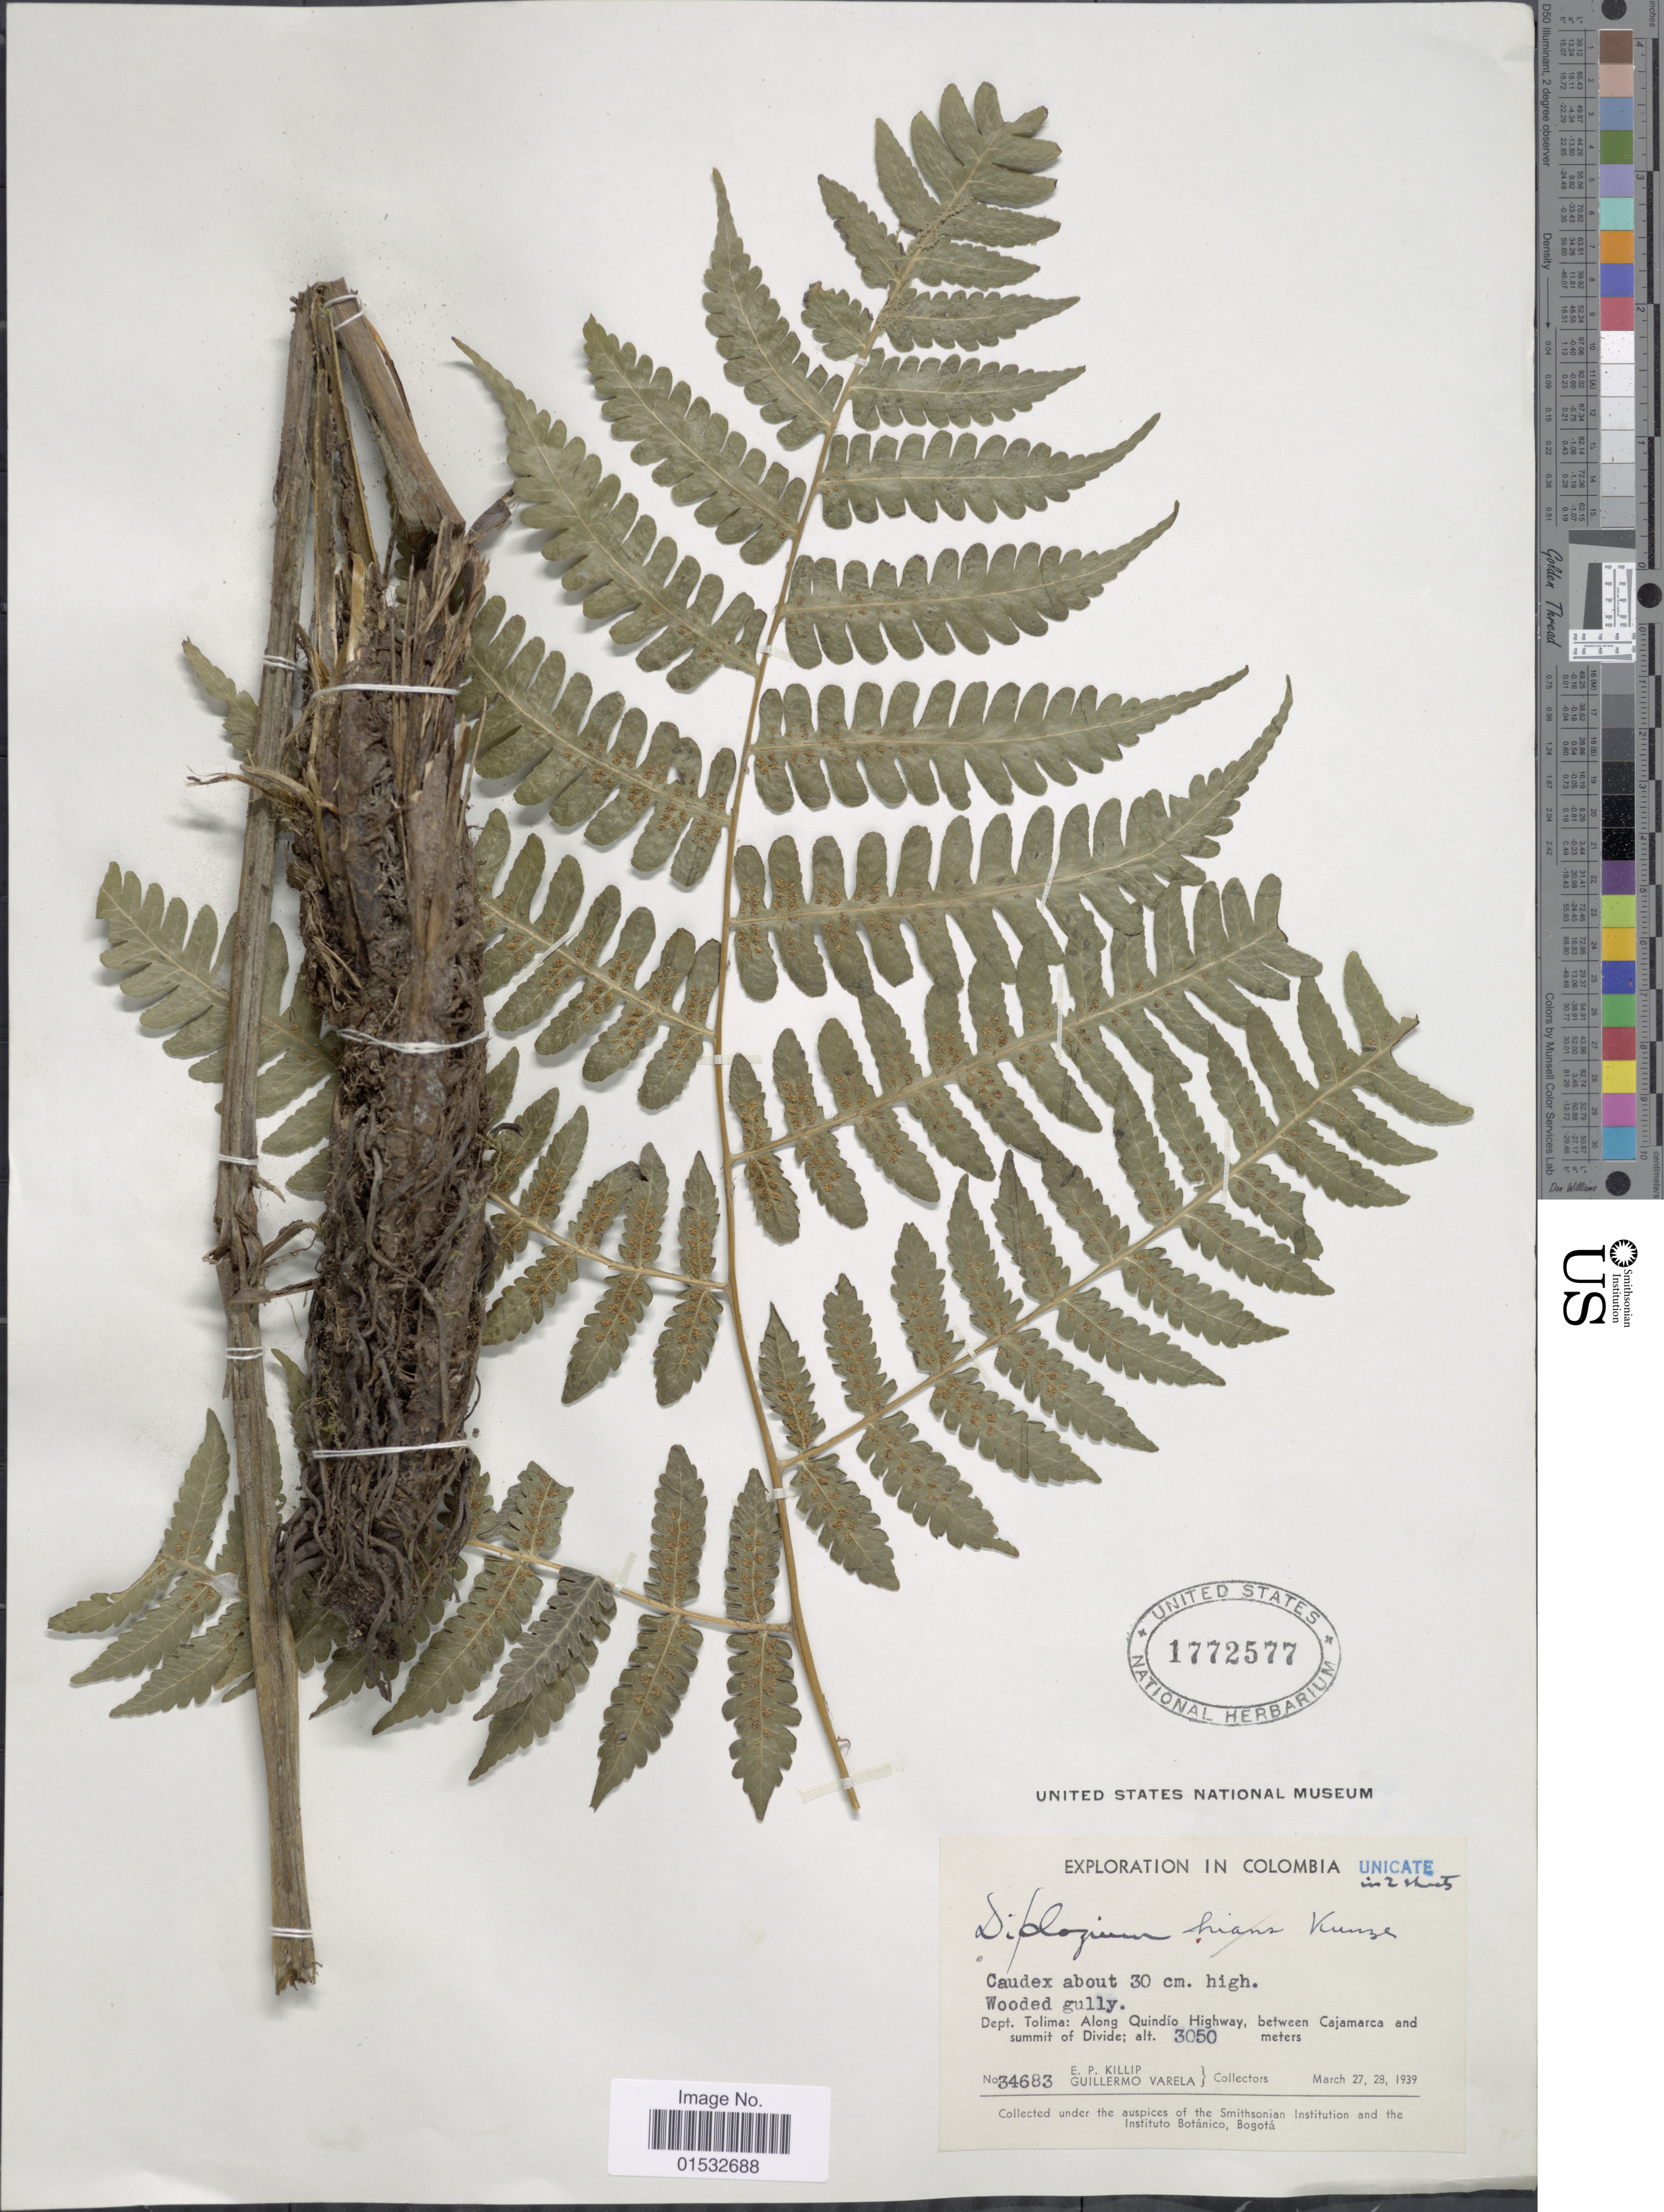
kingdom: Plantae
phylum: Tracheophyta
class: Polypodiopsida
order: Polypodiales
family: Athyriaceae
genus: Diplazium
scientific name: Diplazium bogotense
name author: (H. Karst.) Hieron.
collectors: E. P. Killip & G. Varela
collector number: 34683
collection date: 1939-03-27/1939-03-28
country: Colombia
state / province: Tolima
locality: Along Quindío Highway, between Cajamarca and summit of Divide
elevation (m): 3050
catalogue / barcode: US 1772577